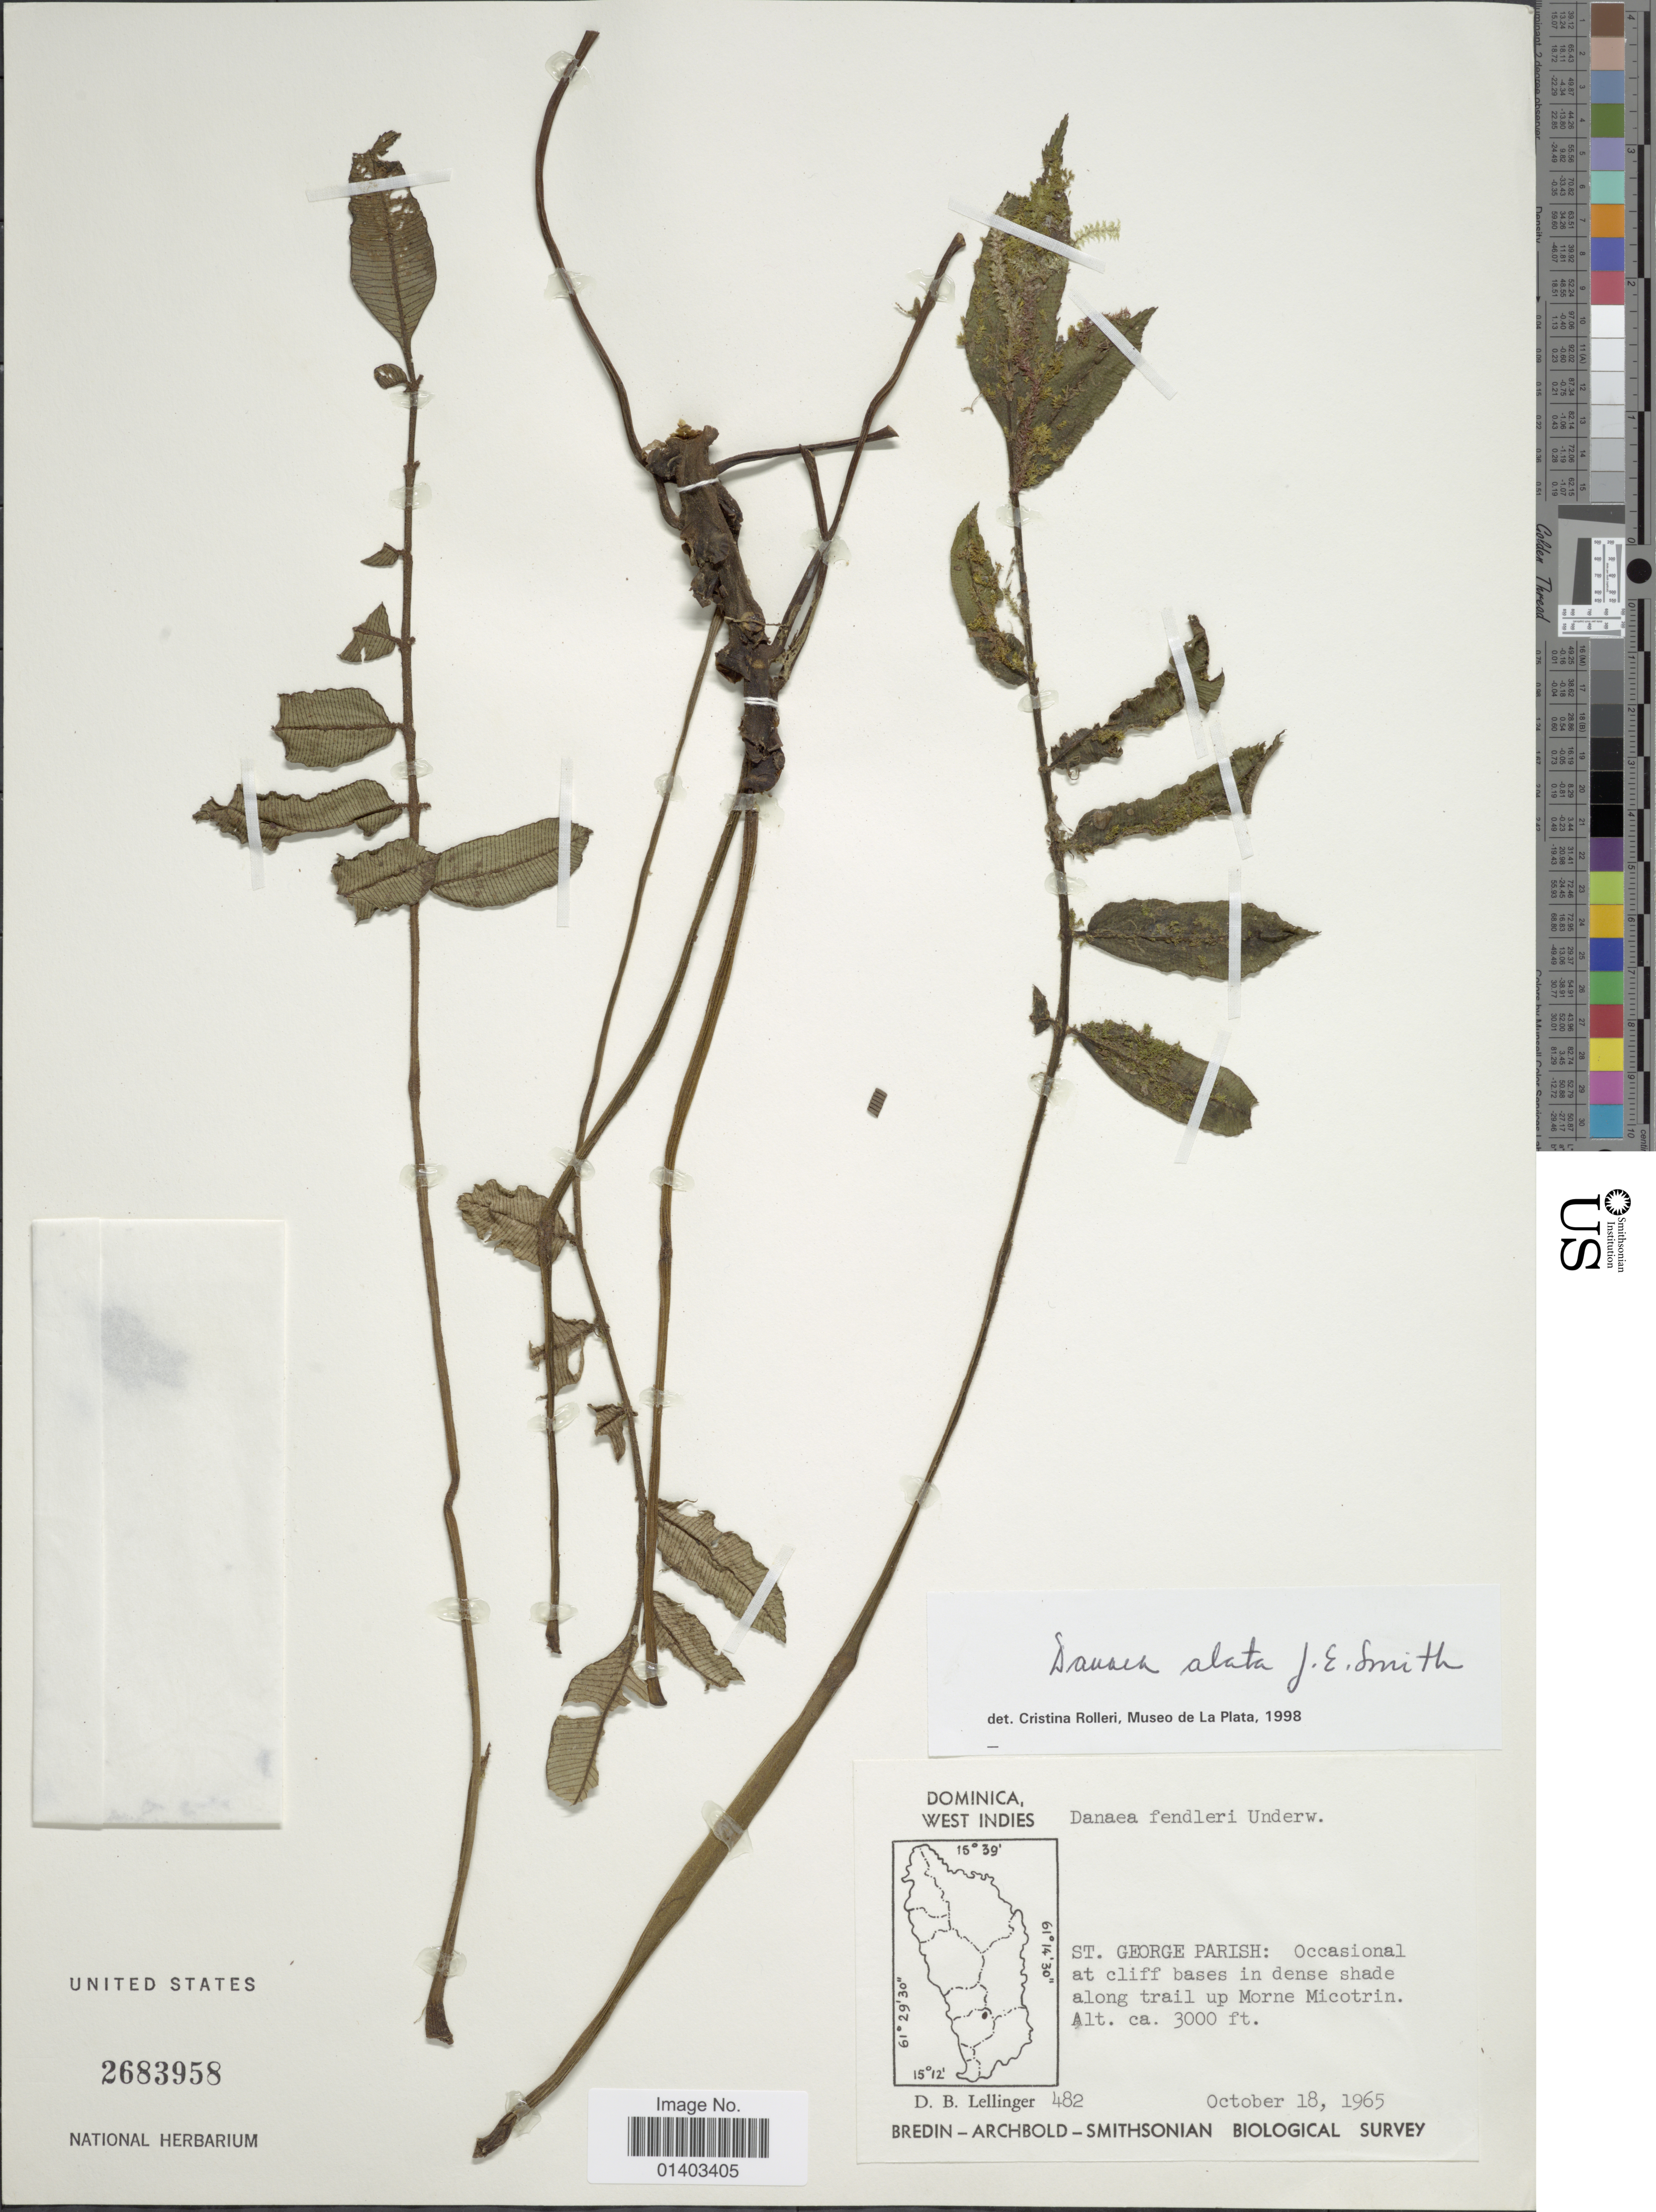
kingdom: Plantae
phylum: Tracheophyta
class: Polypodiopsida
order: Marattiales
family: Marattiaceae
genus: Danaea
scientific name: Danaea alata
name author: Sm.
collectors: D. B. Lellinger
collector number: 482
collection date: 1965-10-18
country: Dominica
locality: West Indies, St George Parish: Occasional at cliff bases in dense shade along trail up Morne Micotrin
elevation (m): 914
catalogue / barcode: US 2683958